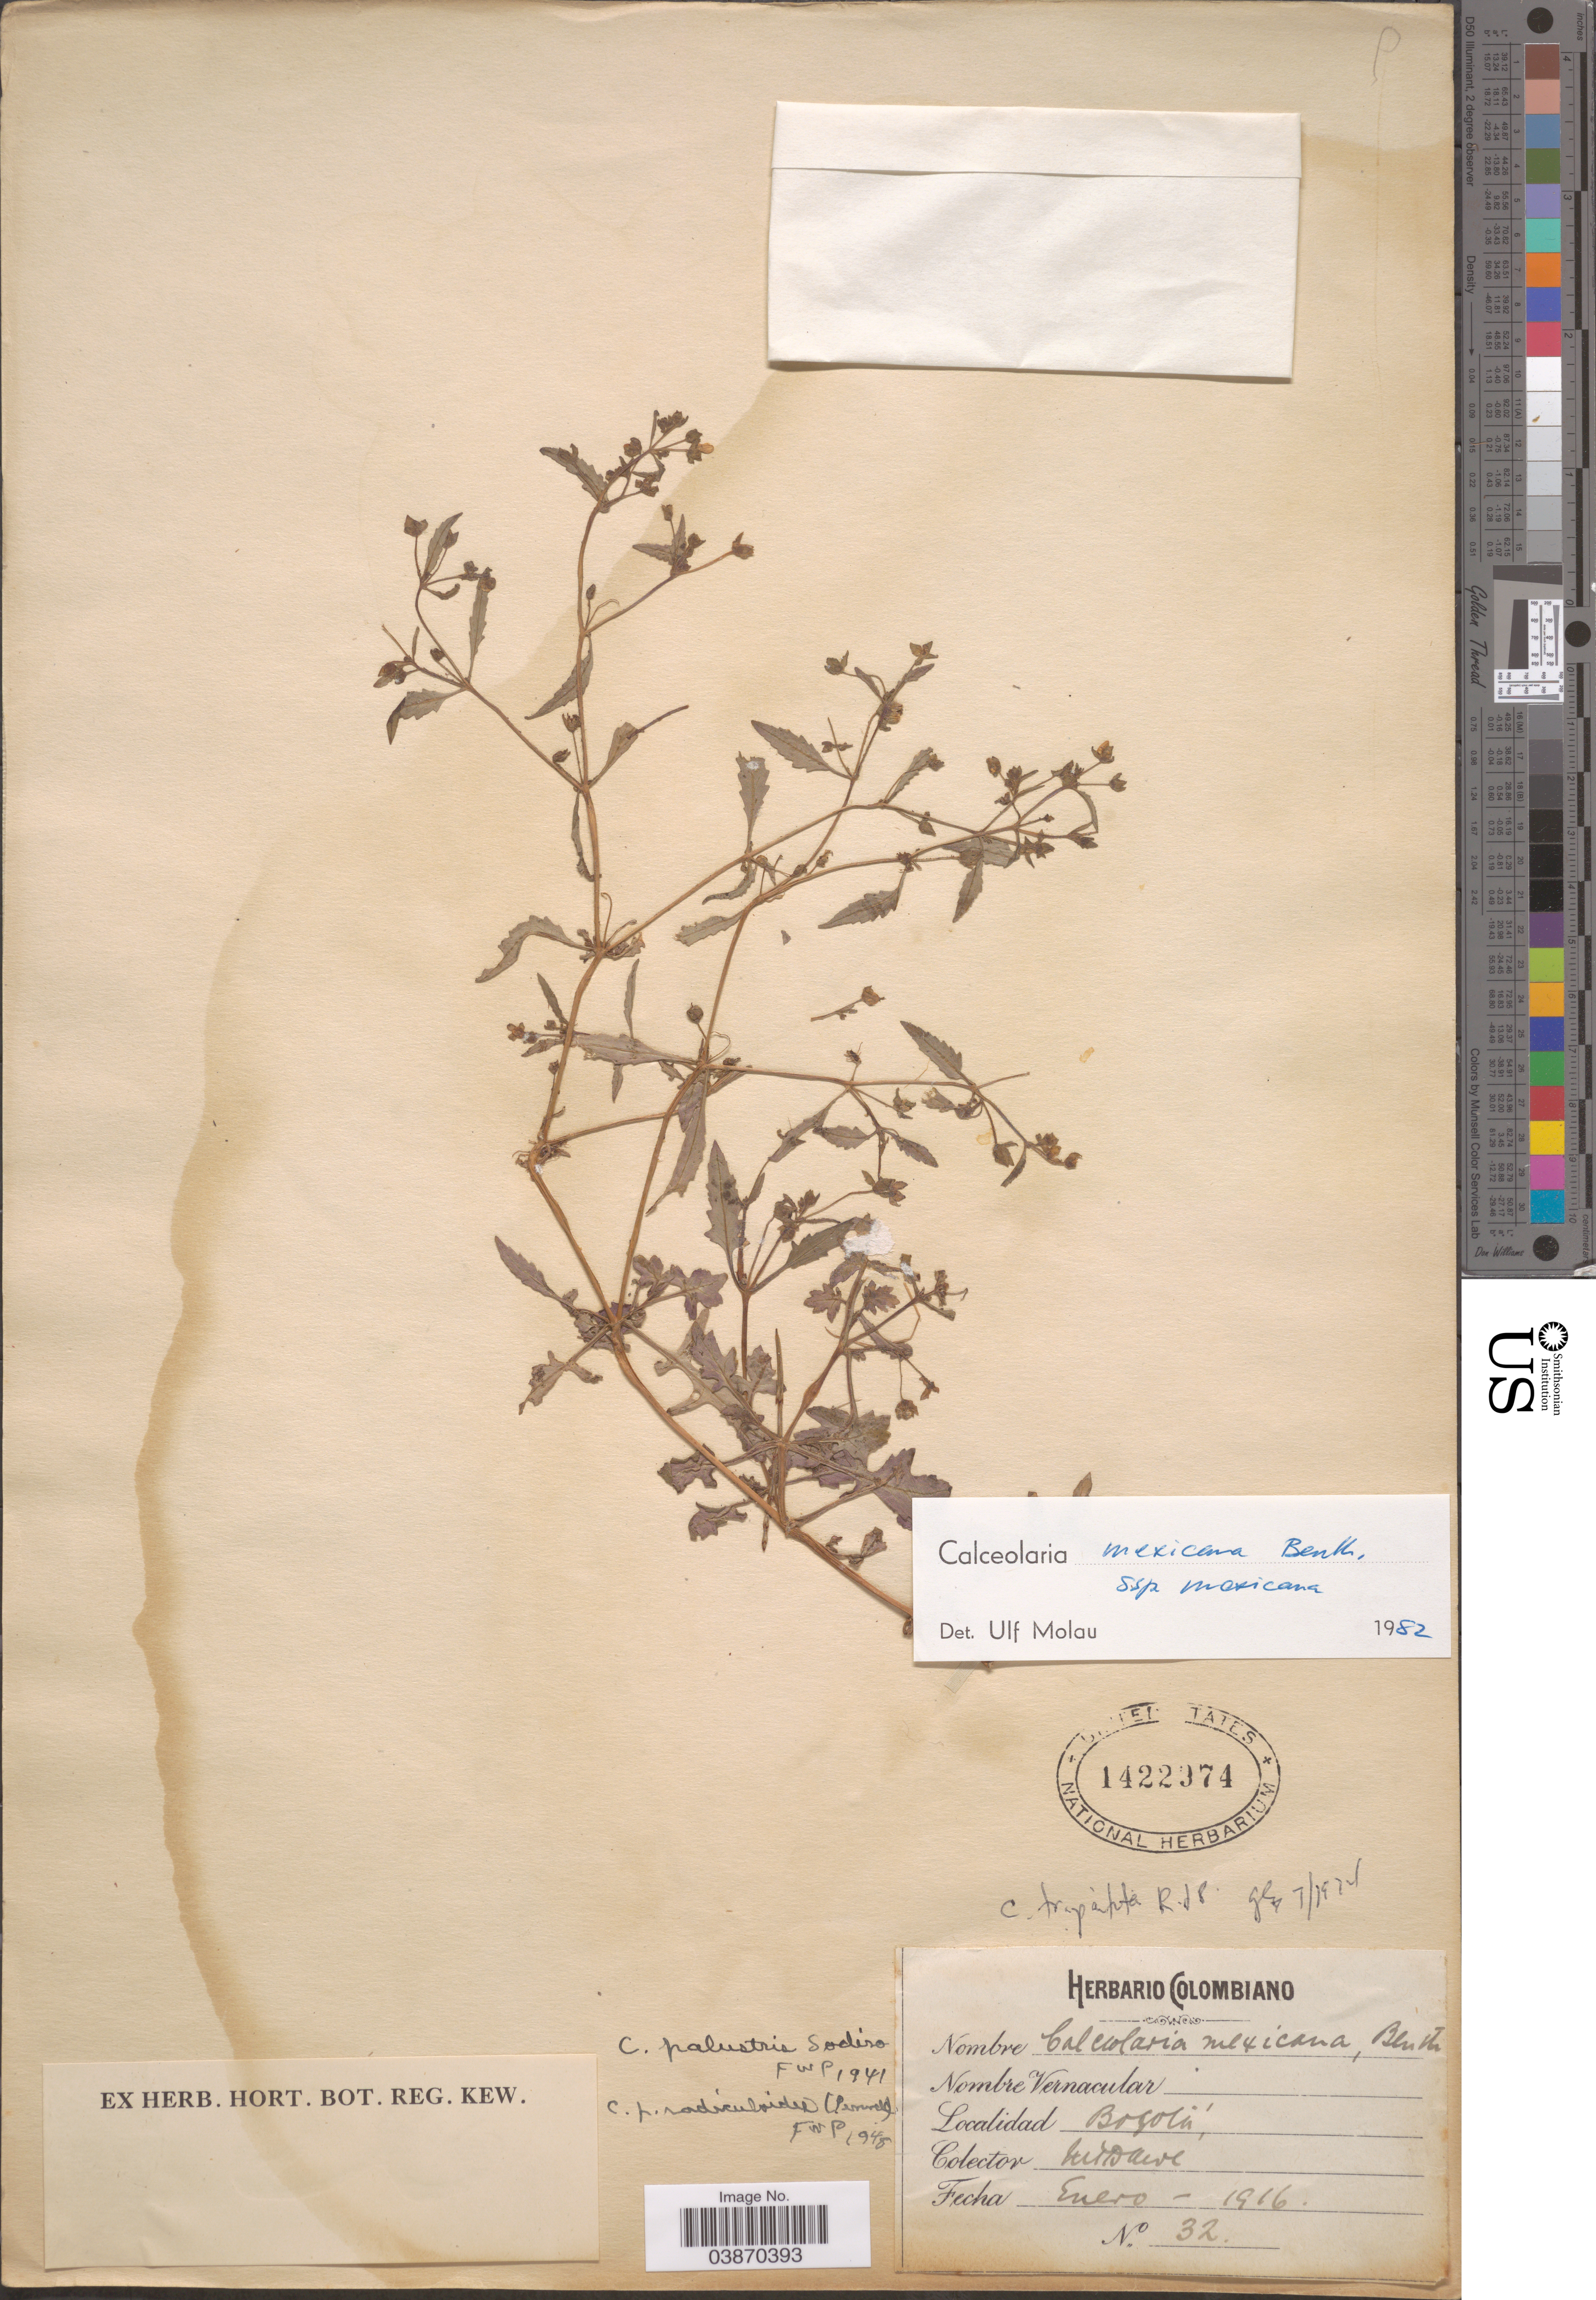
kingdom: Plantae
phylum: Tracheophyta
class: Magnoliopsida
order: Lamiales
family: Calceolariaceae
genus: Calceolaria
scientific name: Calceolaria mexicana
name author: Benth.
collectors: M. T. Dawe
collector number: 32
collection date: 1916-01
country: Colombia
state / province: Bogota D.C.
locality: Bogotá.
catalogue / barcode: US 1422374